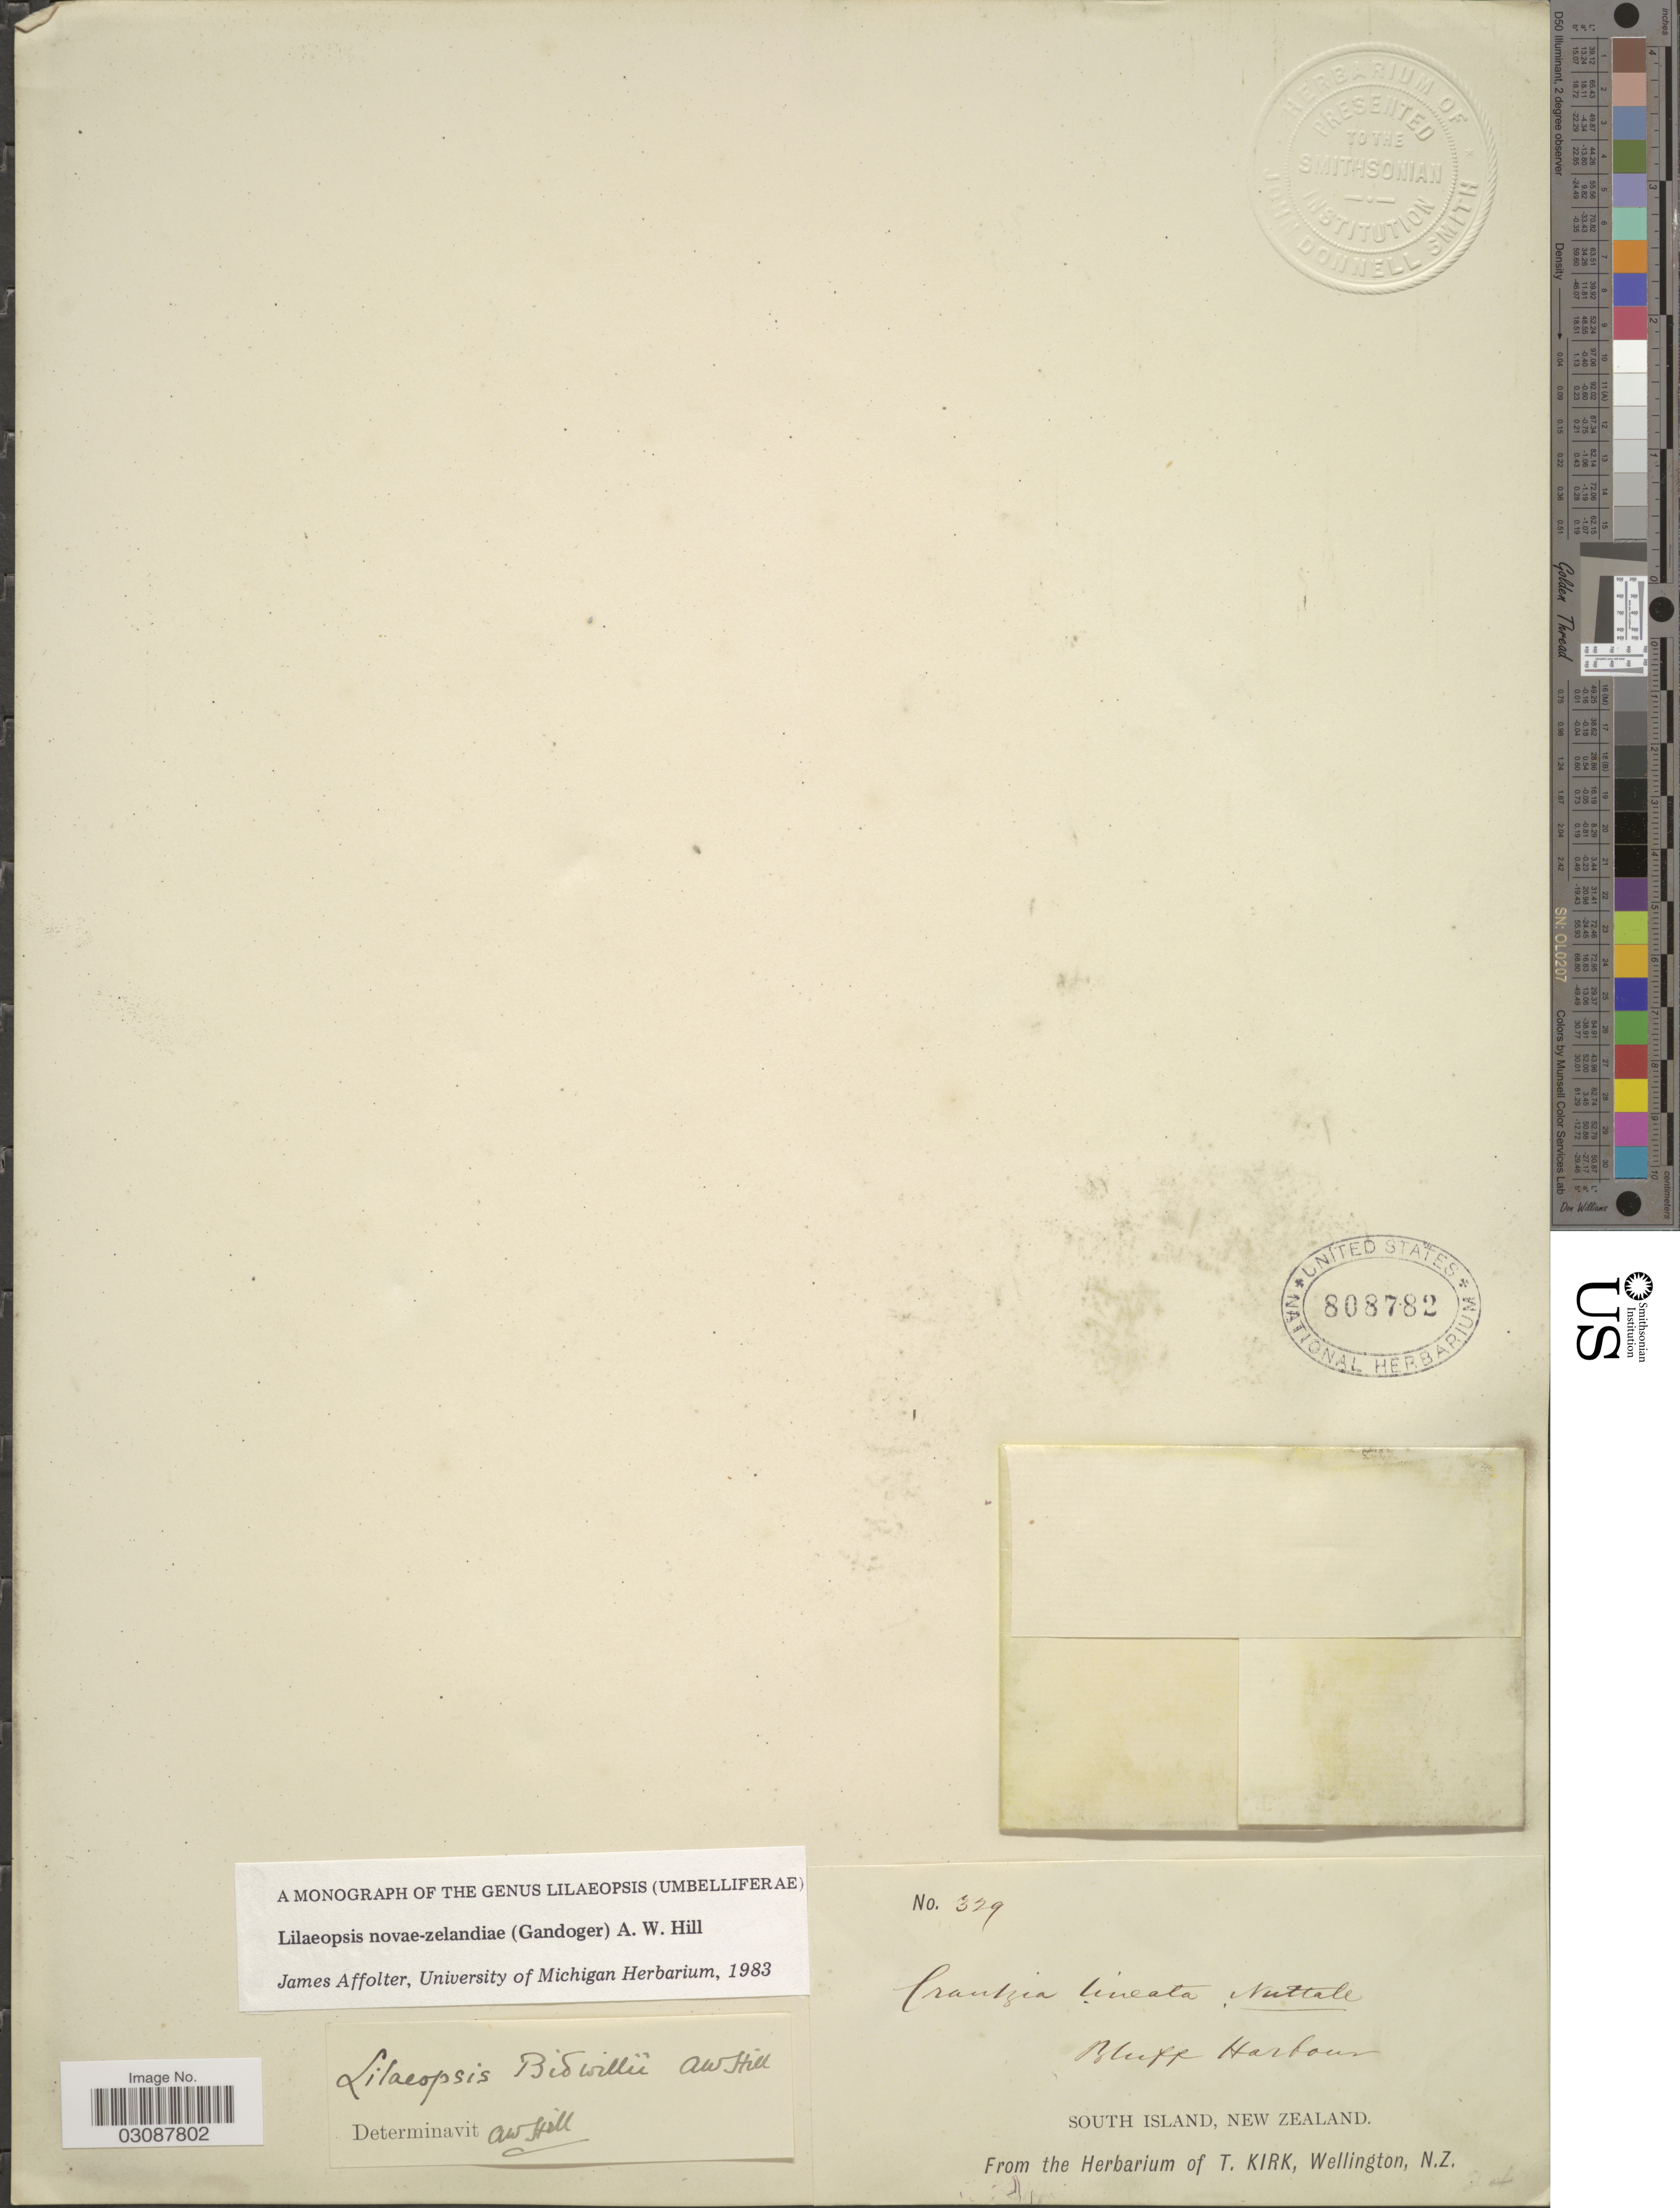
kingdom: Plantae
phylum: Tracheophyta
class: Magnoliopsida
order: Apiales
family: Apiaceae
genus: Lilaeopsis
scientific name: Lilaeopsis novae-zelandiae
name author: A.W. Hill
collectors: ex Herb. T. Kirk, Wellington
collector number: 329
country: New Zealand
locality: South Island, Blutt Harbour.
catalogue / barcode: US 808782